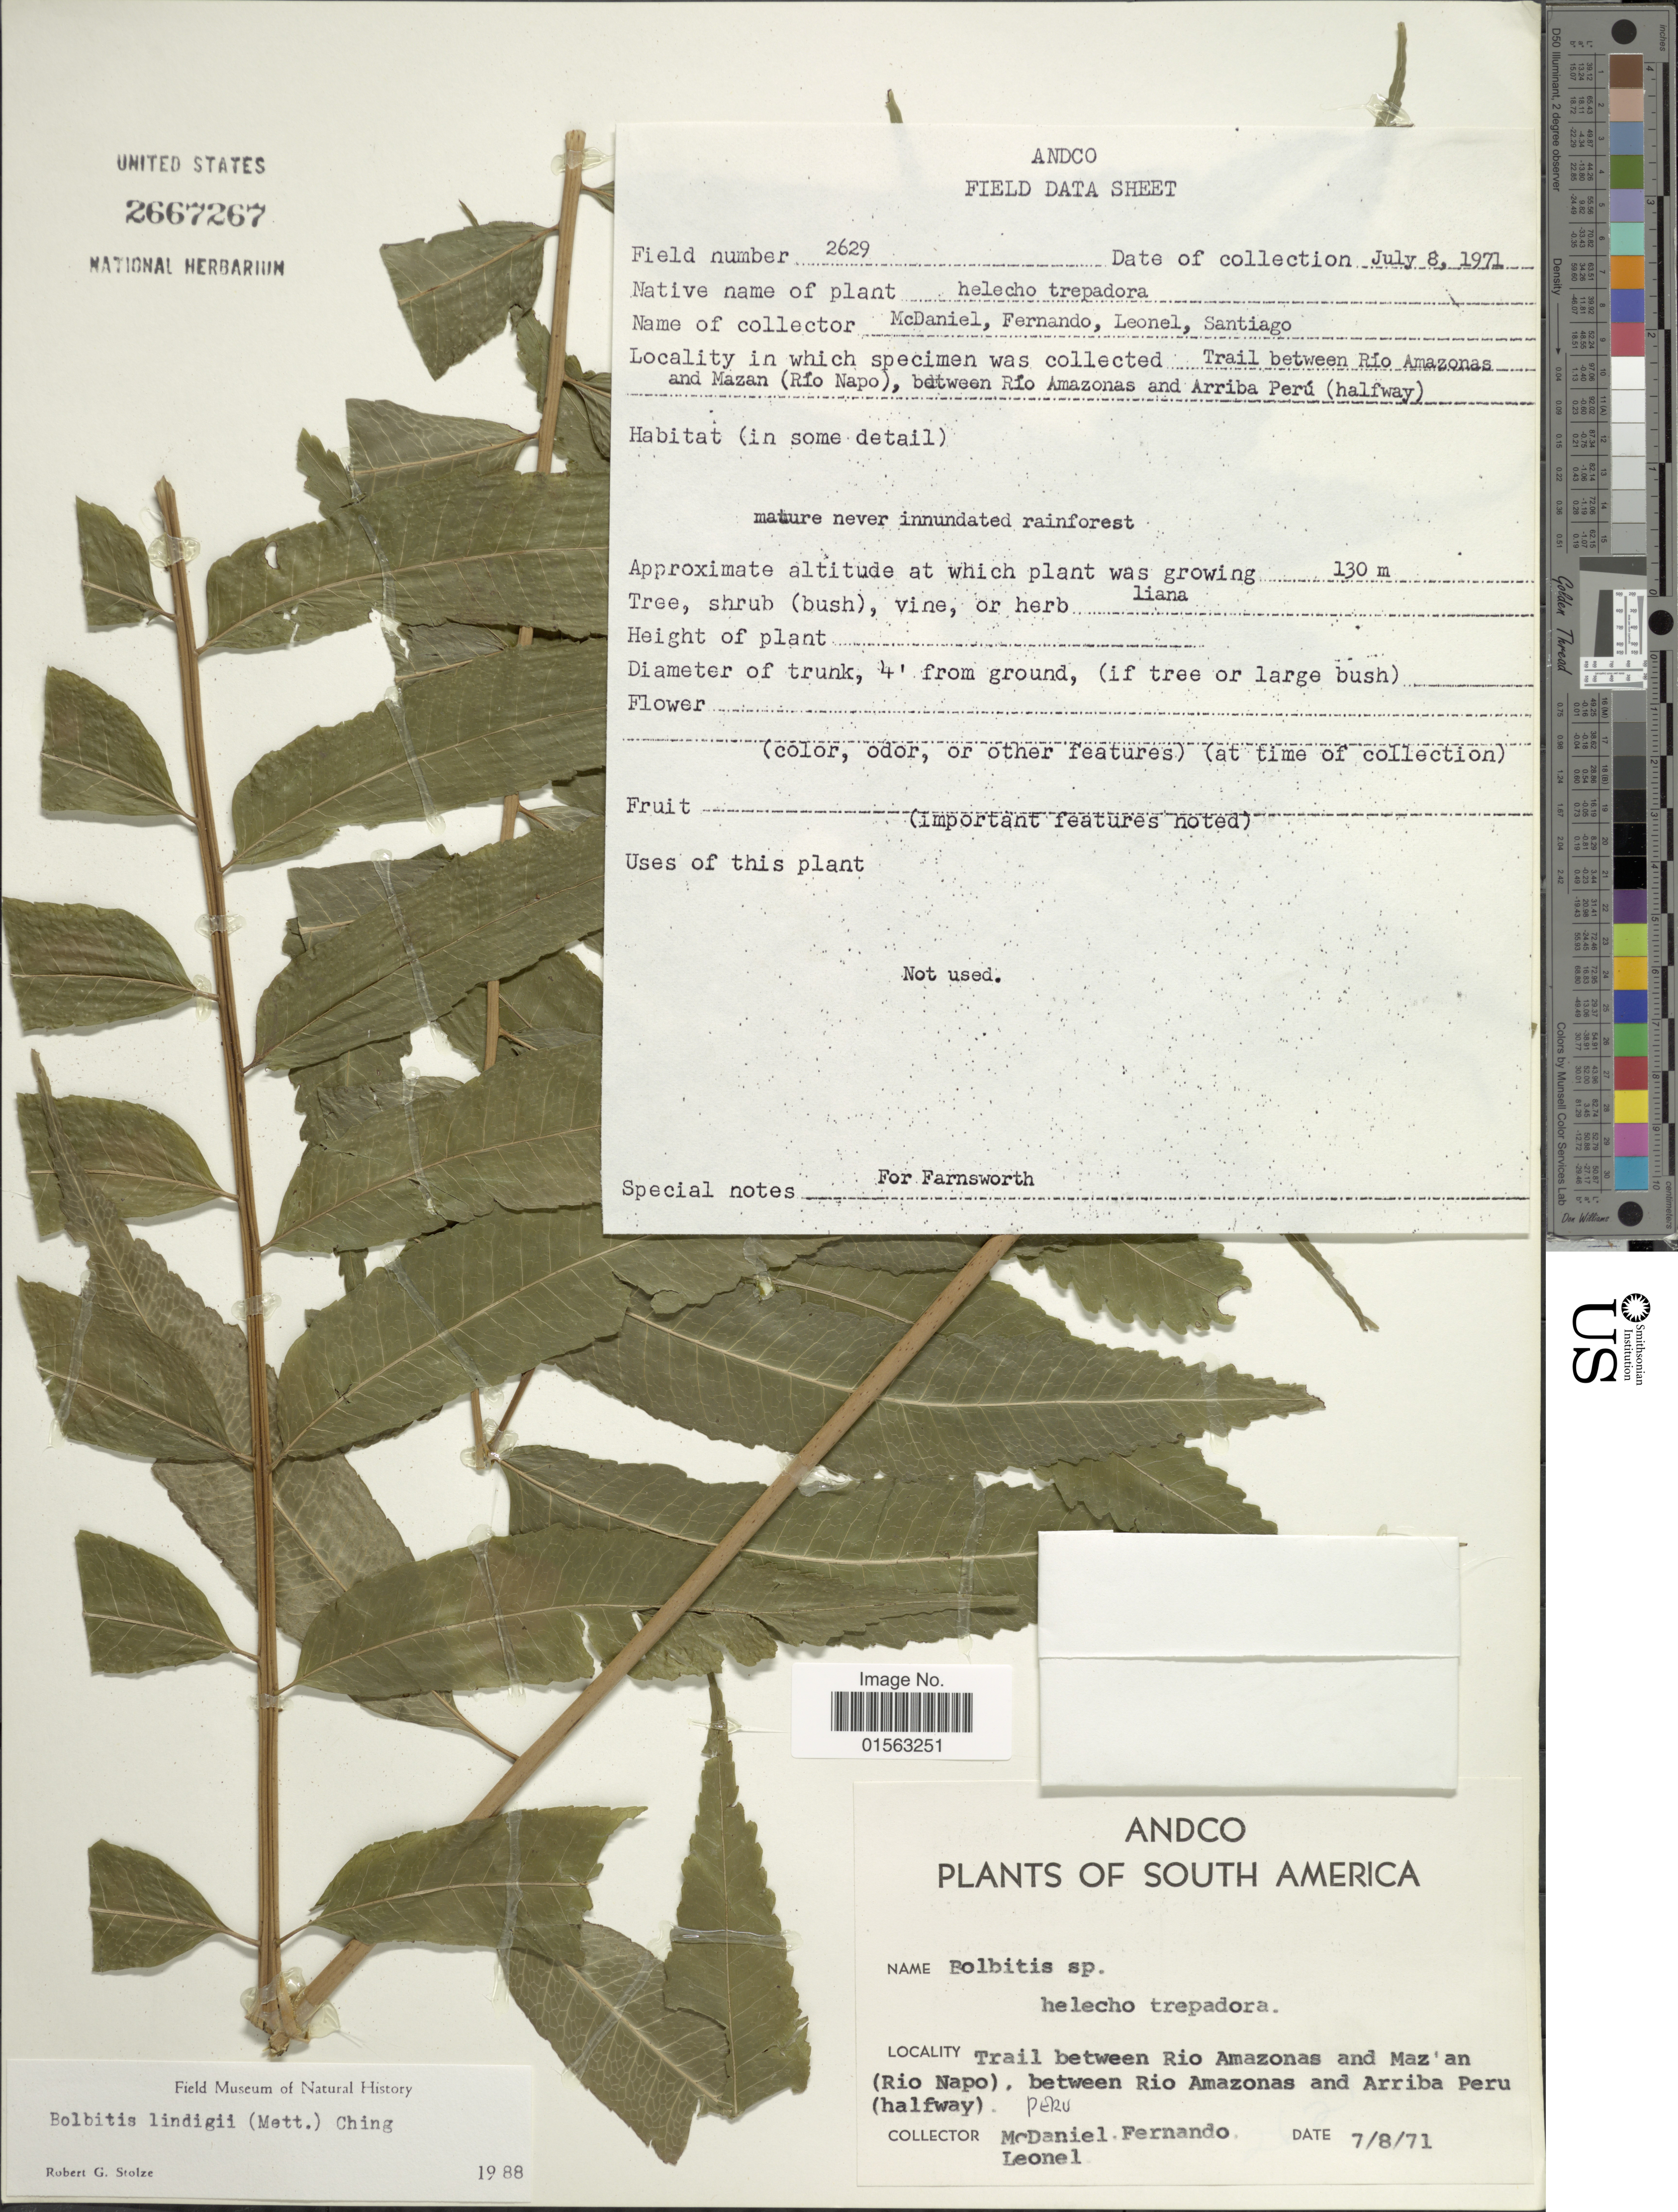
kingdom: Plantae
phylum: Tracheophyta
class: Polypodiopsida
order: Polypodiales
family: Dryopteridaceae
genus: Mickelia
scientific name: Mickelia lindigii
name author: (Mett.) R.C. Moran et al.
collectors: -- McDaniel, -- Fernando, -- Leonel & -. Santiago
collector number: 2629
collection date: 1971-08-07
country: Peru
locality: Andco, South America, trail between Rio Amazonas and Maz'an (Rio Napo), between Rio Amazonas and Arriba Peru (halfway)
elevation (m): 130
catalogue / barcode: US 2667267